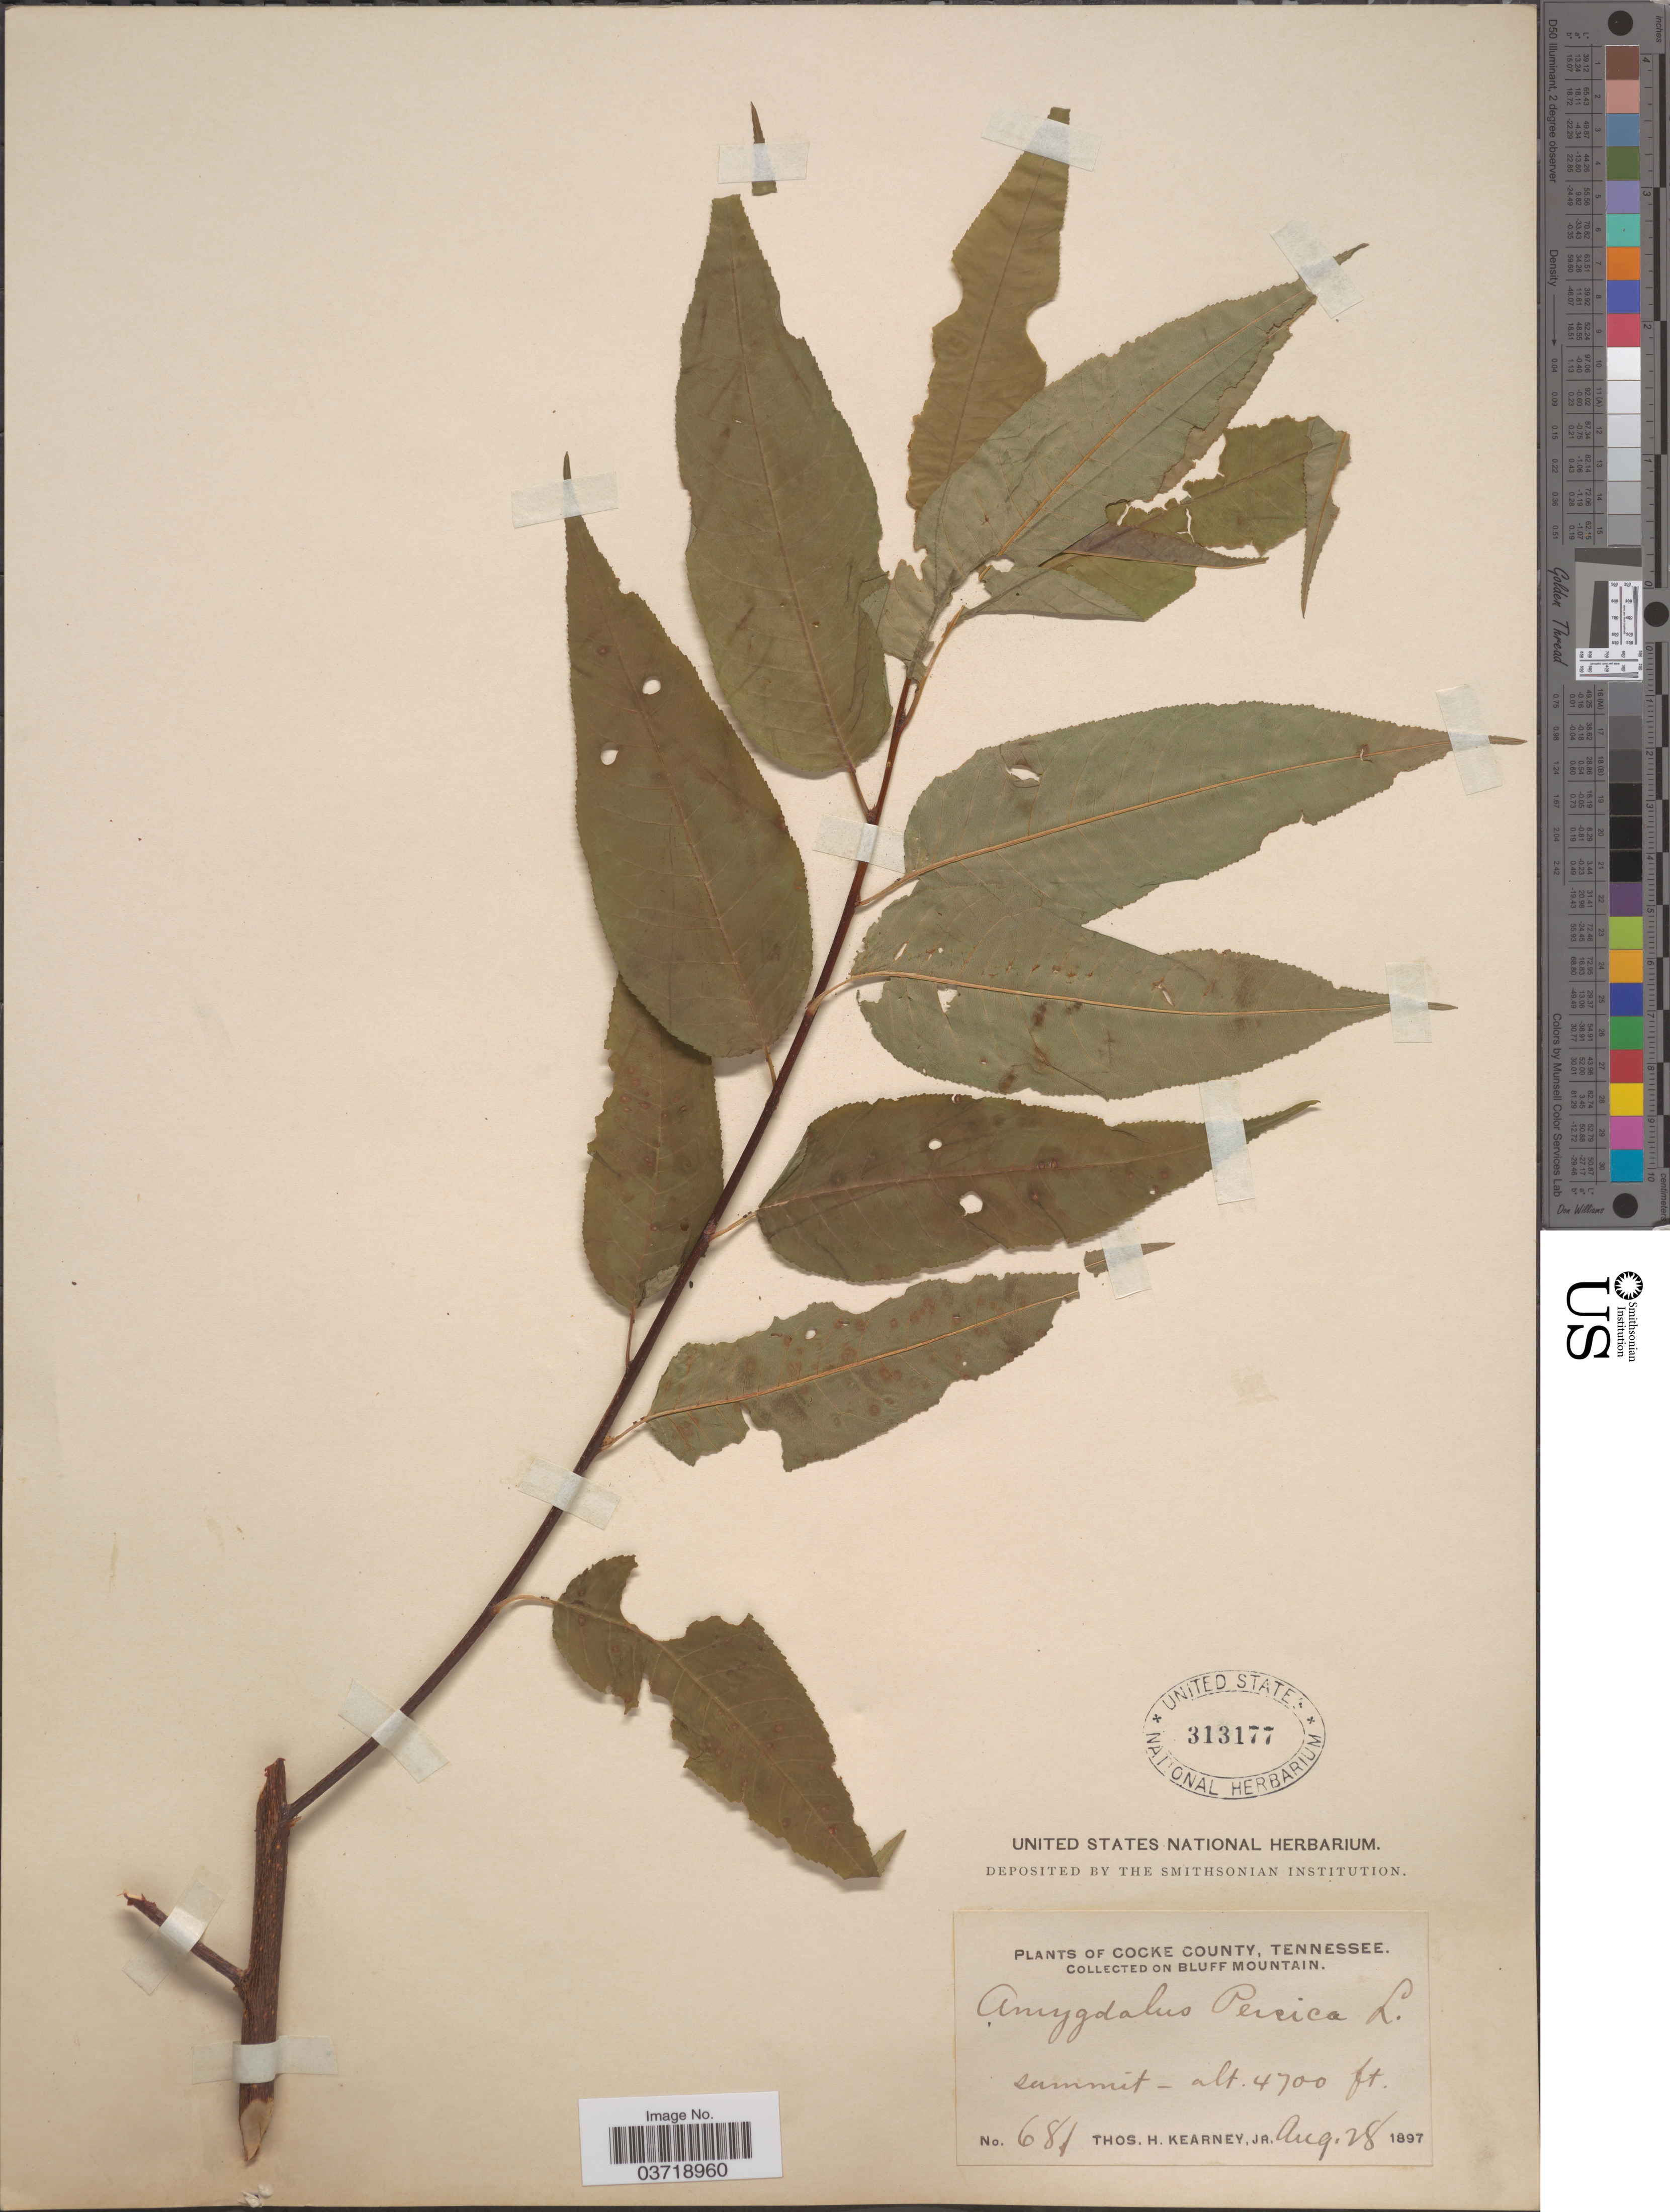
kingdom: Plantae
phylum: Tracheophyta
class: Magnoliopsida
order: Rosales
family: Rosaceae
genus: Prunus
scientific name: Prunus persica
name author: (L.) Batsch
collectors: T. H. Kearney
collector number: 681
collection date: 1897-08-28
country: United States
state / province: Tennessee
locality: Cocke County. On Bluff Mountain. Summit.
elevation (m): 1433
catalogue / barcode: US 313177